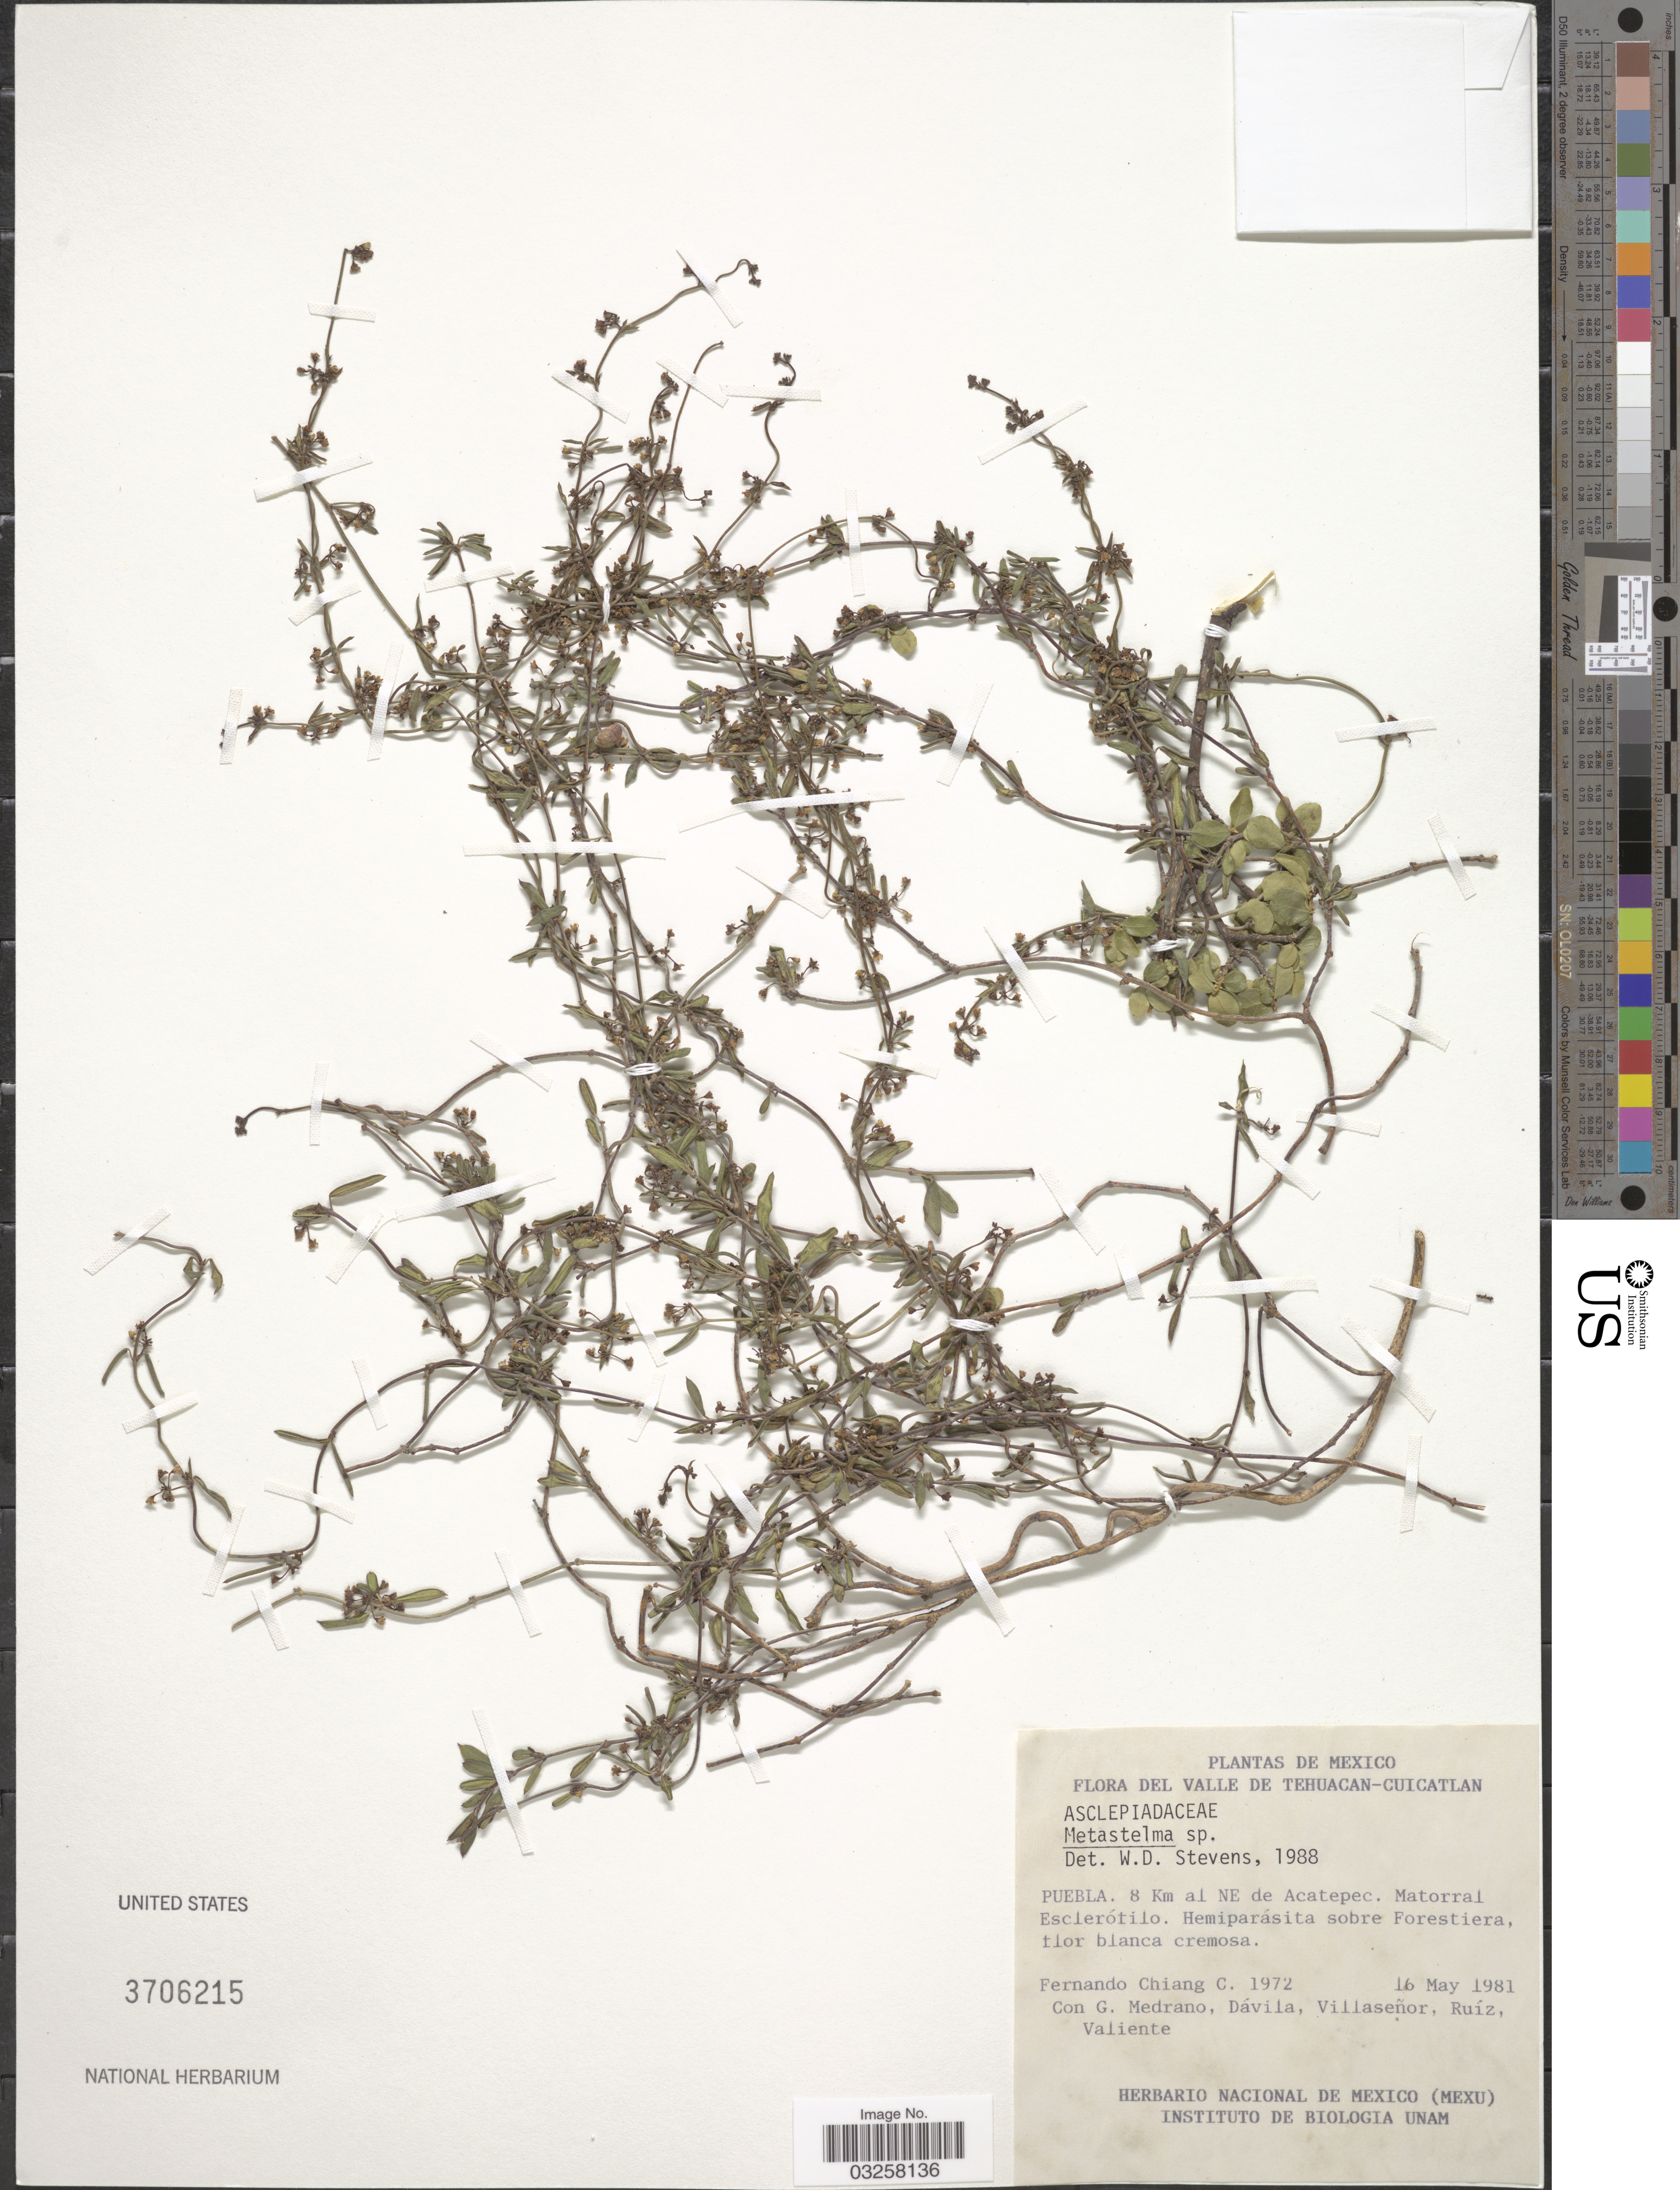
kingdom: Plantae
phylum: Tracheophyta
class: Magnoliopsida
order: Gentianales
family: Apocynaceae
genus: Metastelma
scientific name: Metastelma sp.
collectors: F. Chiang, G. Medrano, -. Davila, -. Villaseñor & et al.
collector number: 1972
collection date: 1981-05-16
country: Mexico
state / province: Puebla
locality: Del Valle de Tehuacan - Cuicatlan, 8 Km al NE de Acatepec. Matorral Esclerótilo.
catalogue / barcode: US 3706215